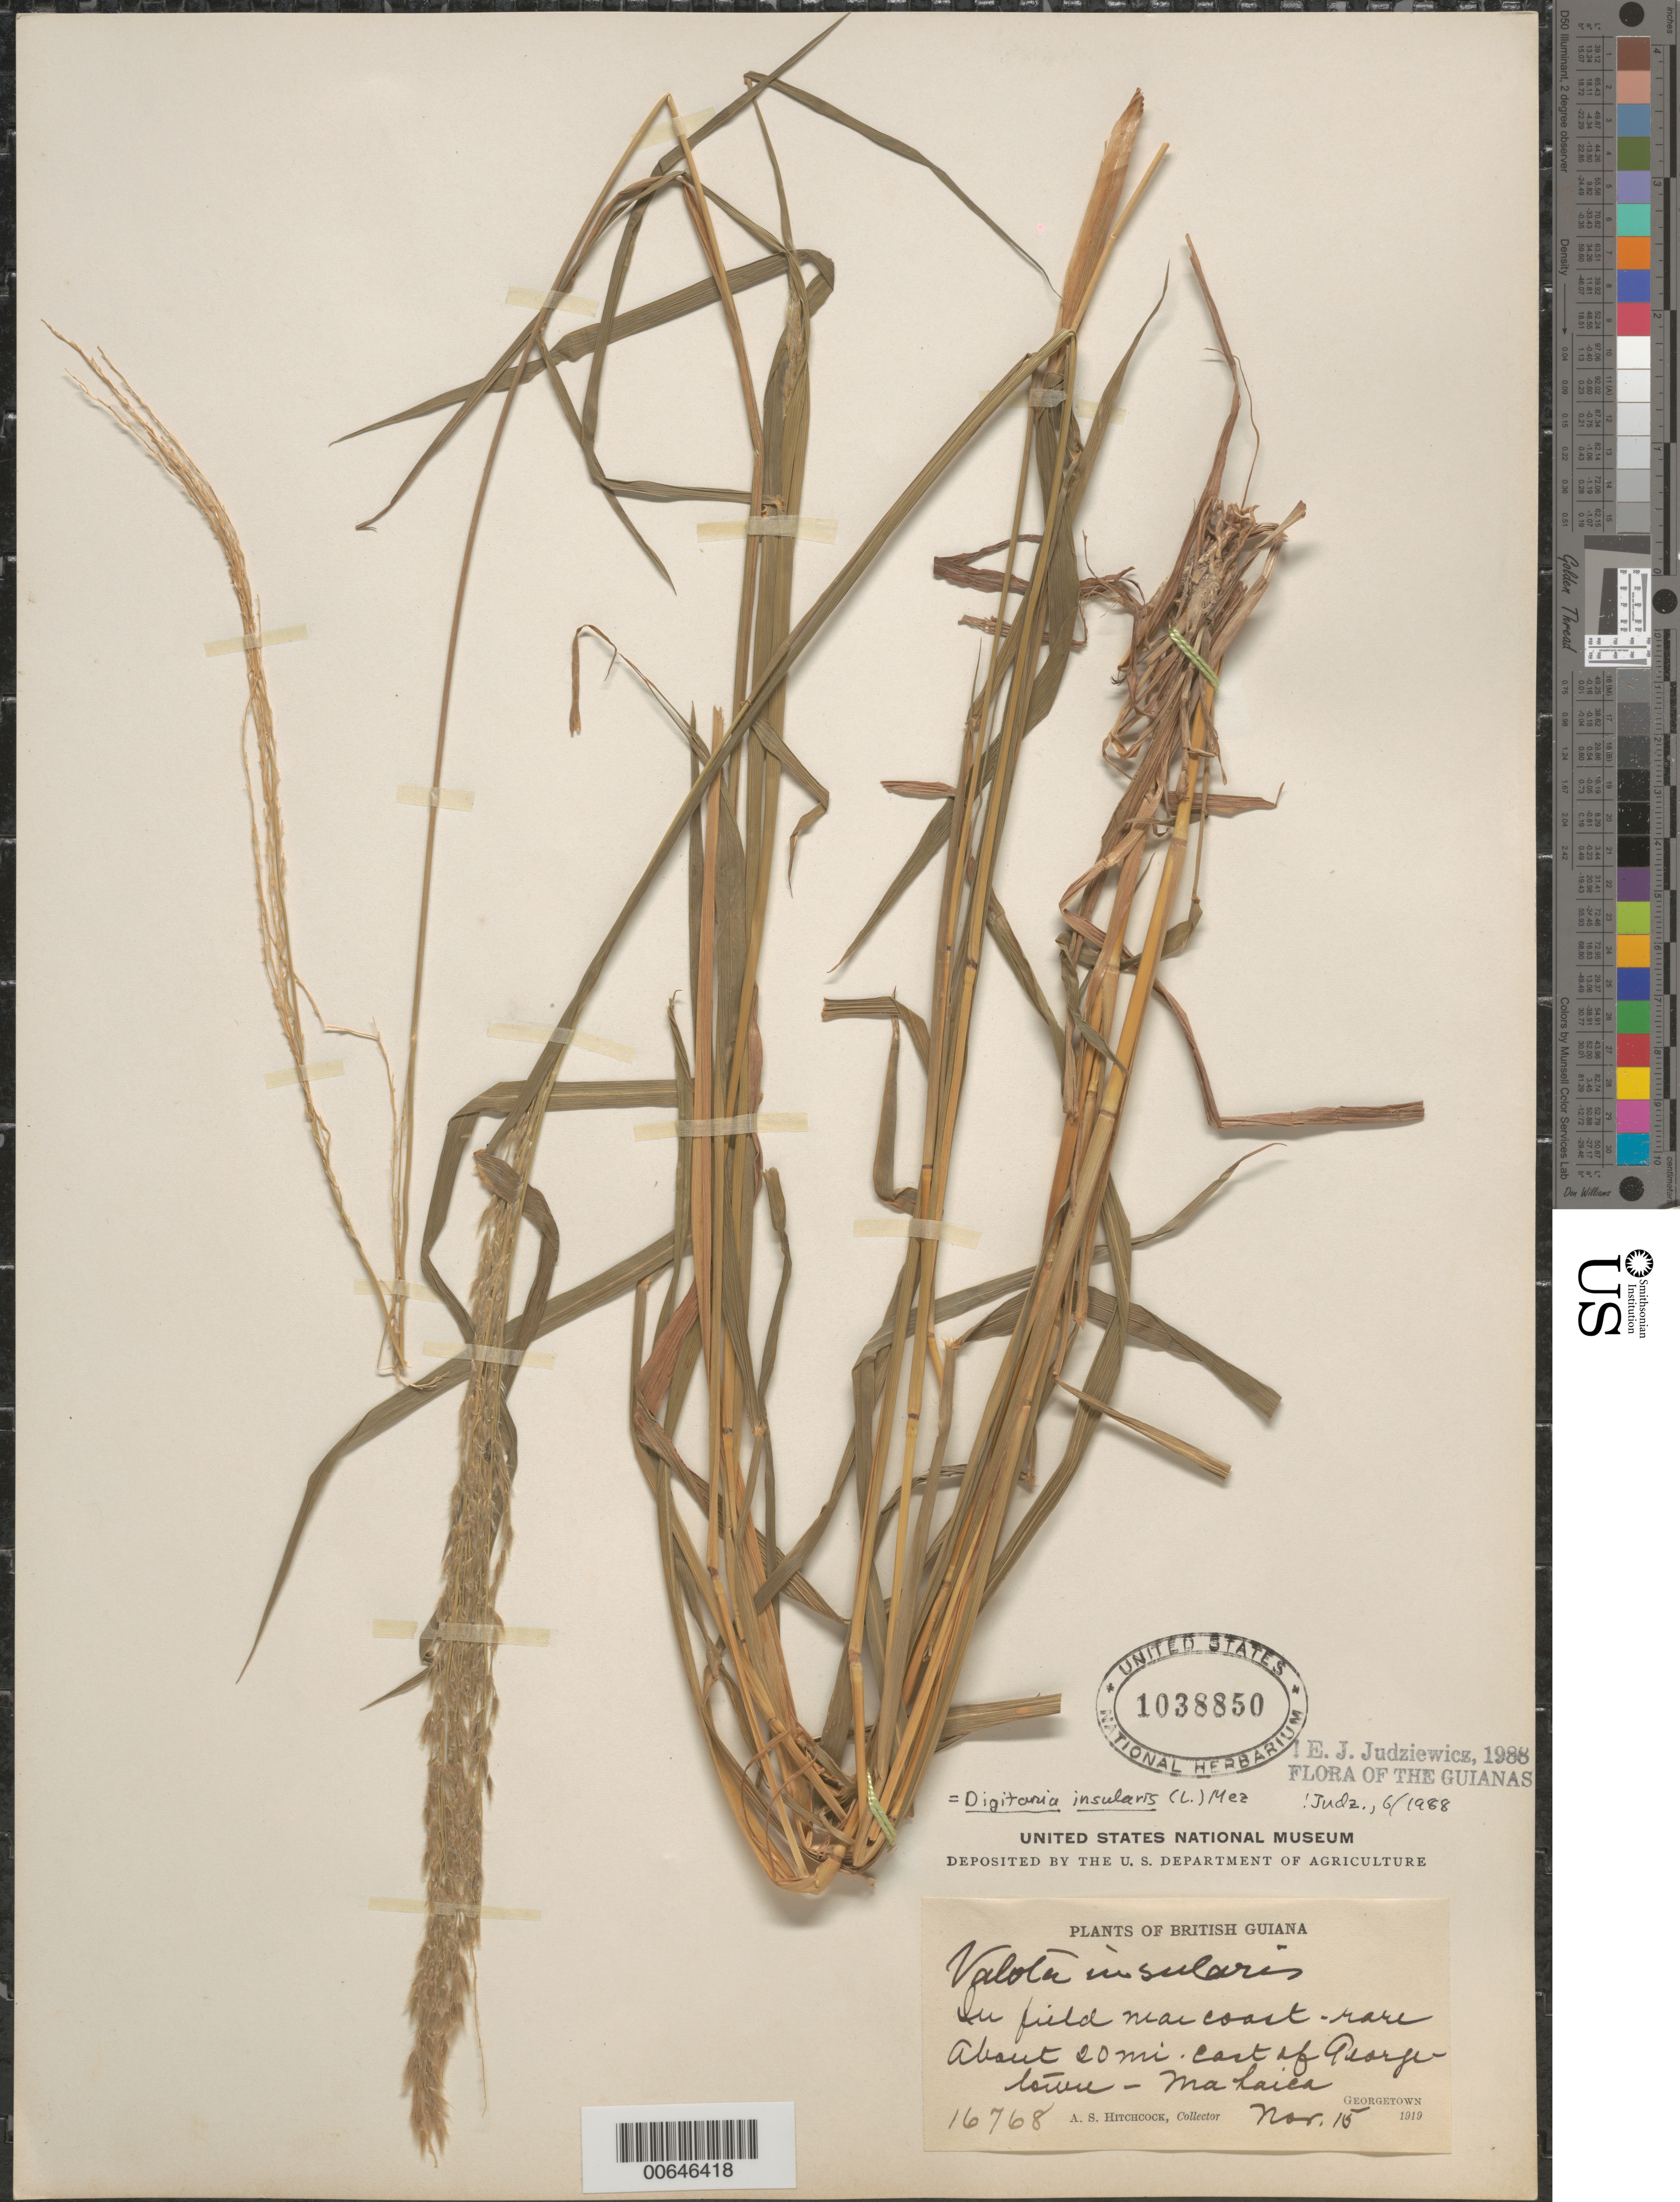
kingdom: Plantae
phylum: Tracheophyta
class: Liliopsida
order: Poales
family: Poaceae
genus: Digitaria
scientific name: Digitaria insularis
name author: (L.) Fedde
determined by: Judziewicz, E. J.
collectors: A. S. Hitchcock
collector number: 16768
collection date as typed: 15-Nov-19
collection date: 1919-11-15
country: Guyana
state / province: Demerara-Mahaica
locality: Mahaica, on coast 20 miles east of Georgetown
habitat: In field near coast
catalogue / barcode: US 1038850